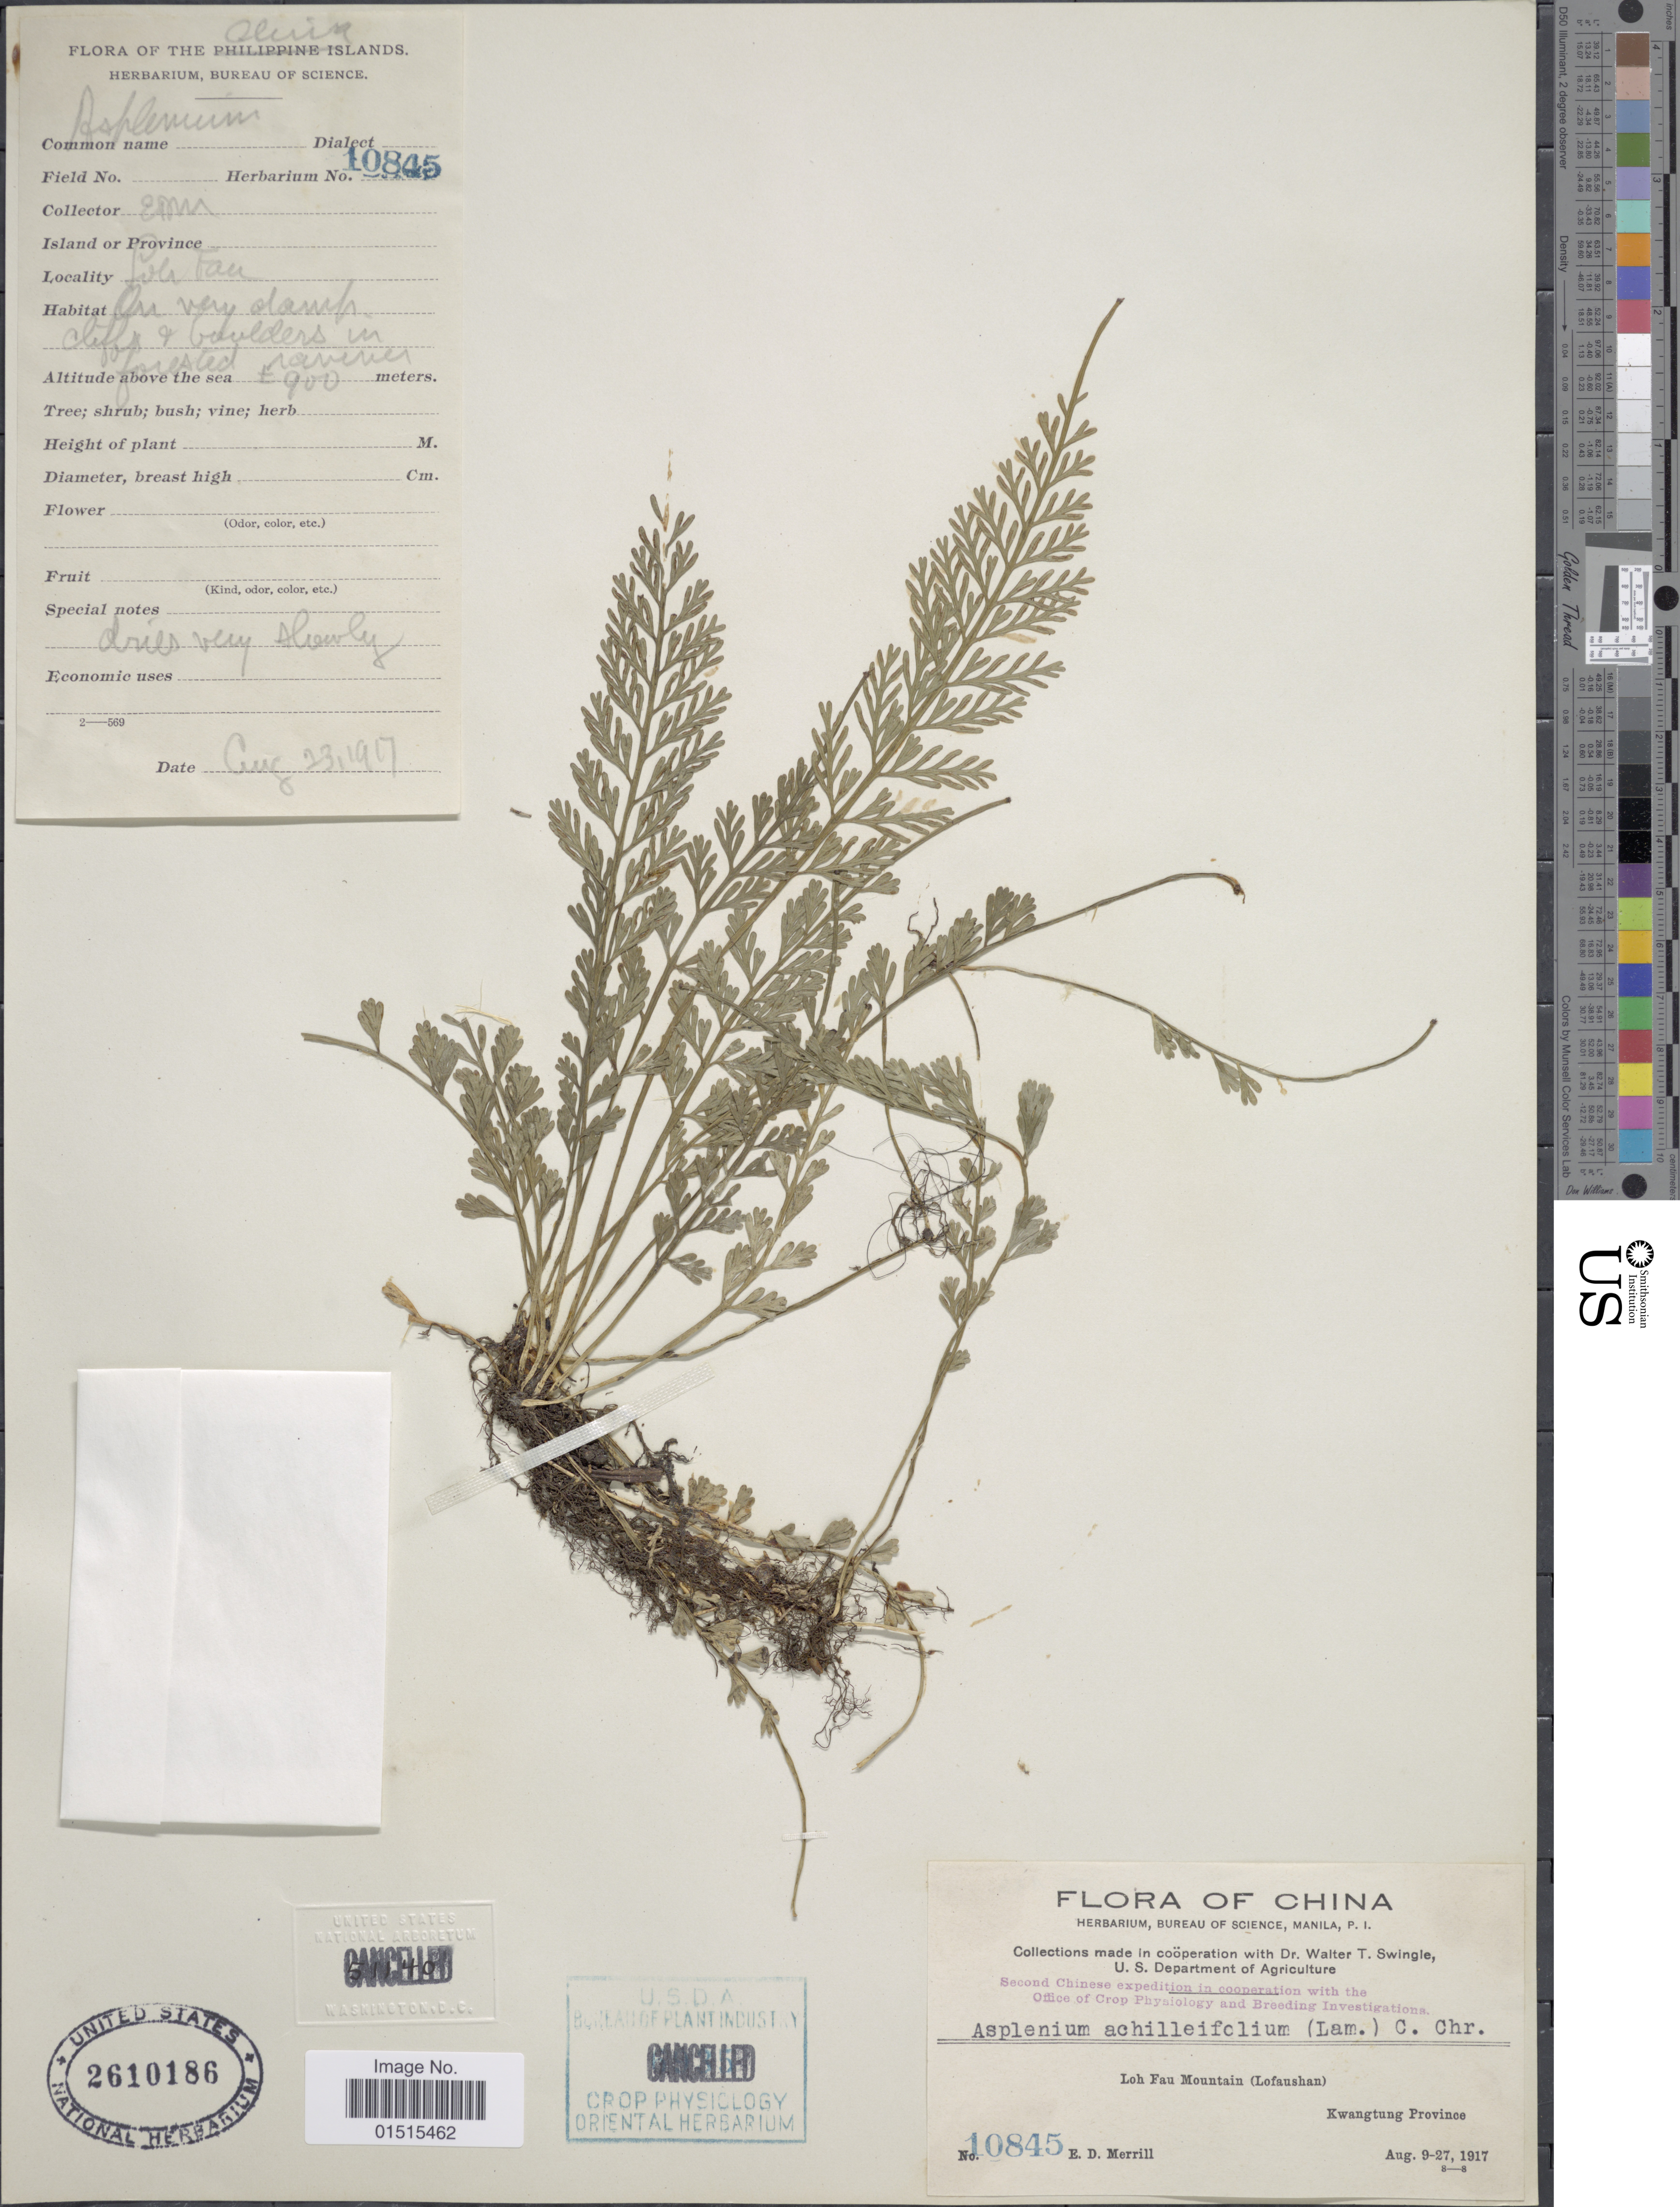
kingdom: Plantae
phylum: Tracheophyta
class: Polypodiopsida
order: Polypodiales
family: Aspleniaceae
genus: Asplenium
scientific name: Asplenium prolongatum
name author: Hook.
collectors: E. D. Merrill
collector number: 10845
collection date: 1917-08-23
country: China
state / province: Guangdong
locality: Kwangtung Province, Loh Fau Mountain (Lofaushan)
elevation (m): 900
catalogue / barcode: US 2610186